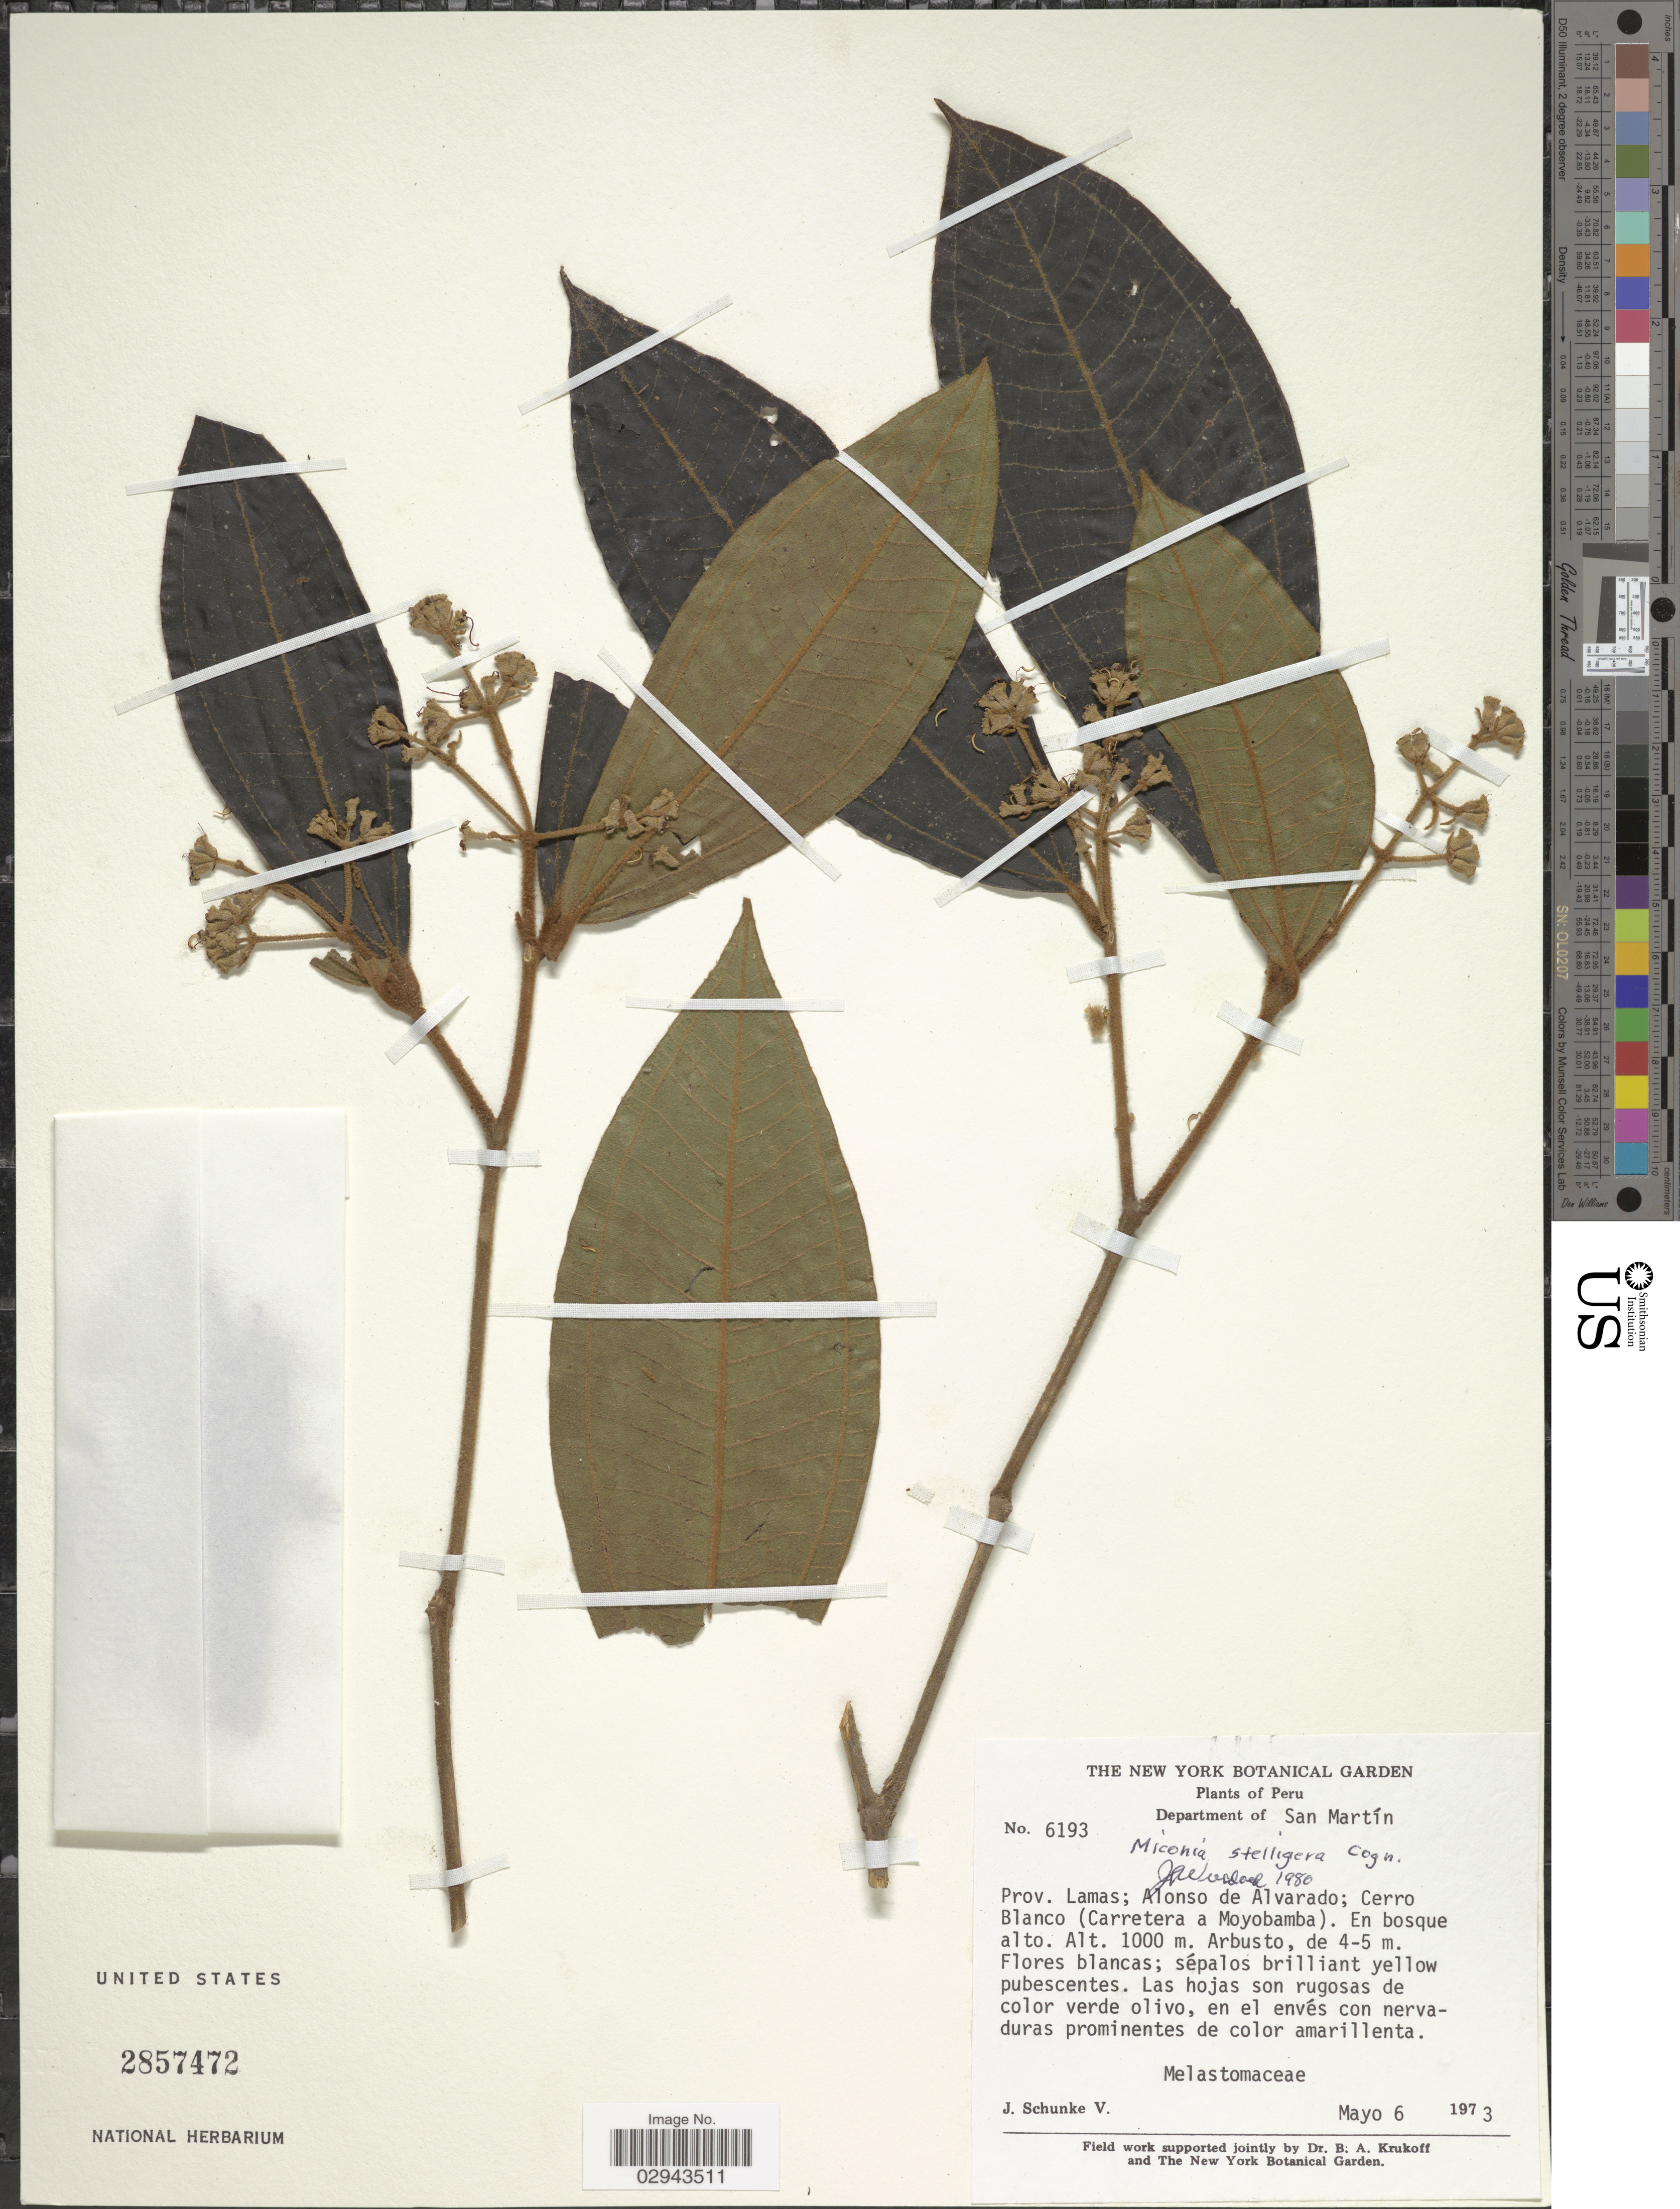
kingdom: Plantae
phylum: Tracheophyta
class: Magnoliopsida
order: Myrtales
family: Melastomataceae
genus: Miconia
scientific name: Miconia stelligera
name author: Cogn.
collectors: J. Schunke Vigo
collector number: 6193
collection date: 1973-05-06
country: Peru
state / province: San Martín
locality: Department of San Martín. Prov. Lamas; Alonso de Alvarado; Cerro Blanco (Carretera a Moyobamba).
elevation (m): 1000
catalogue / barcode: US 2857472